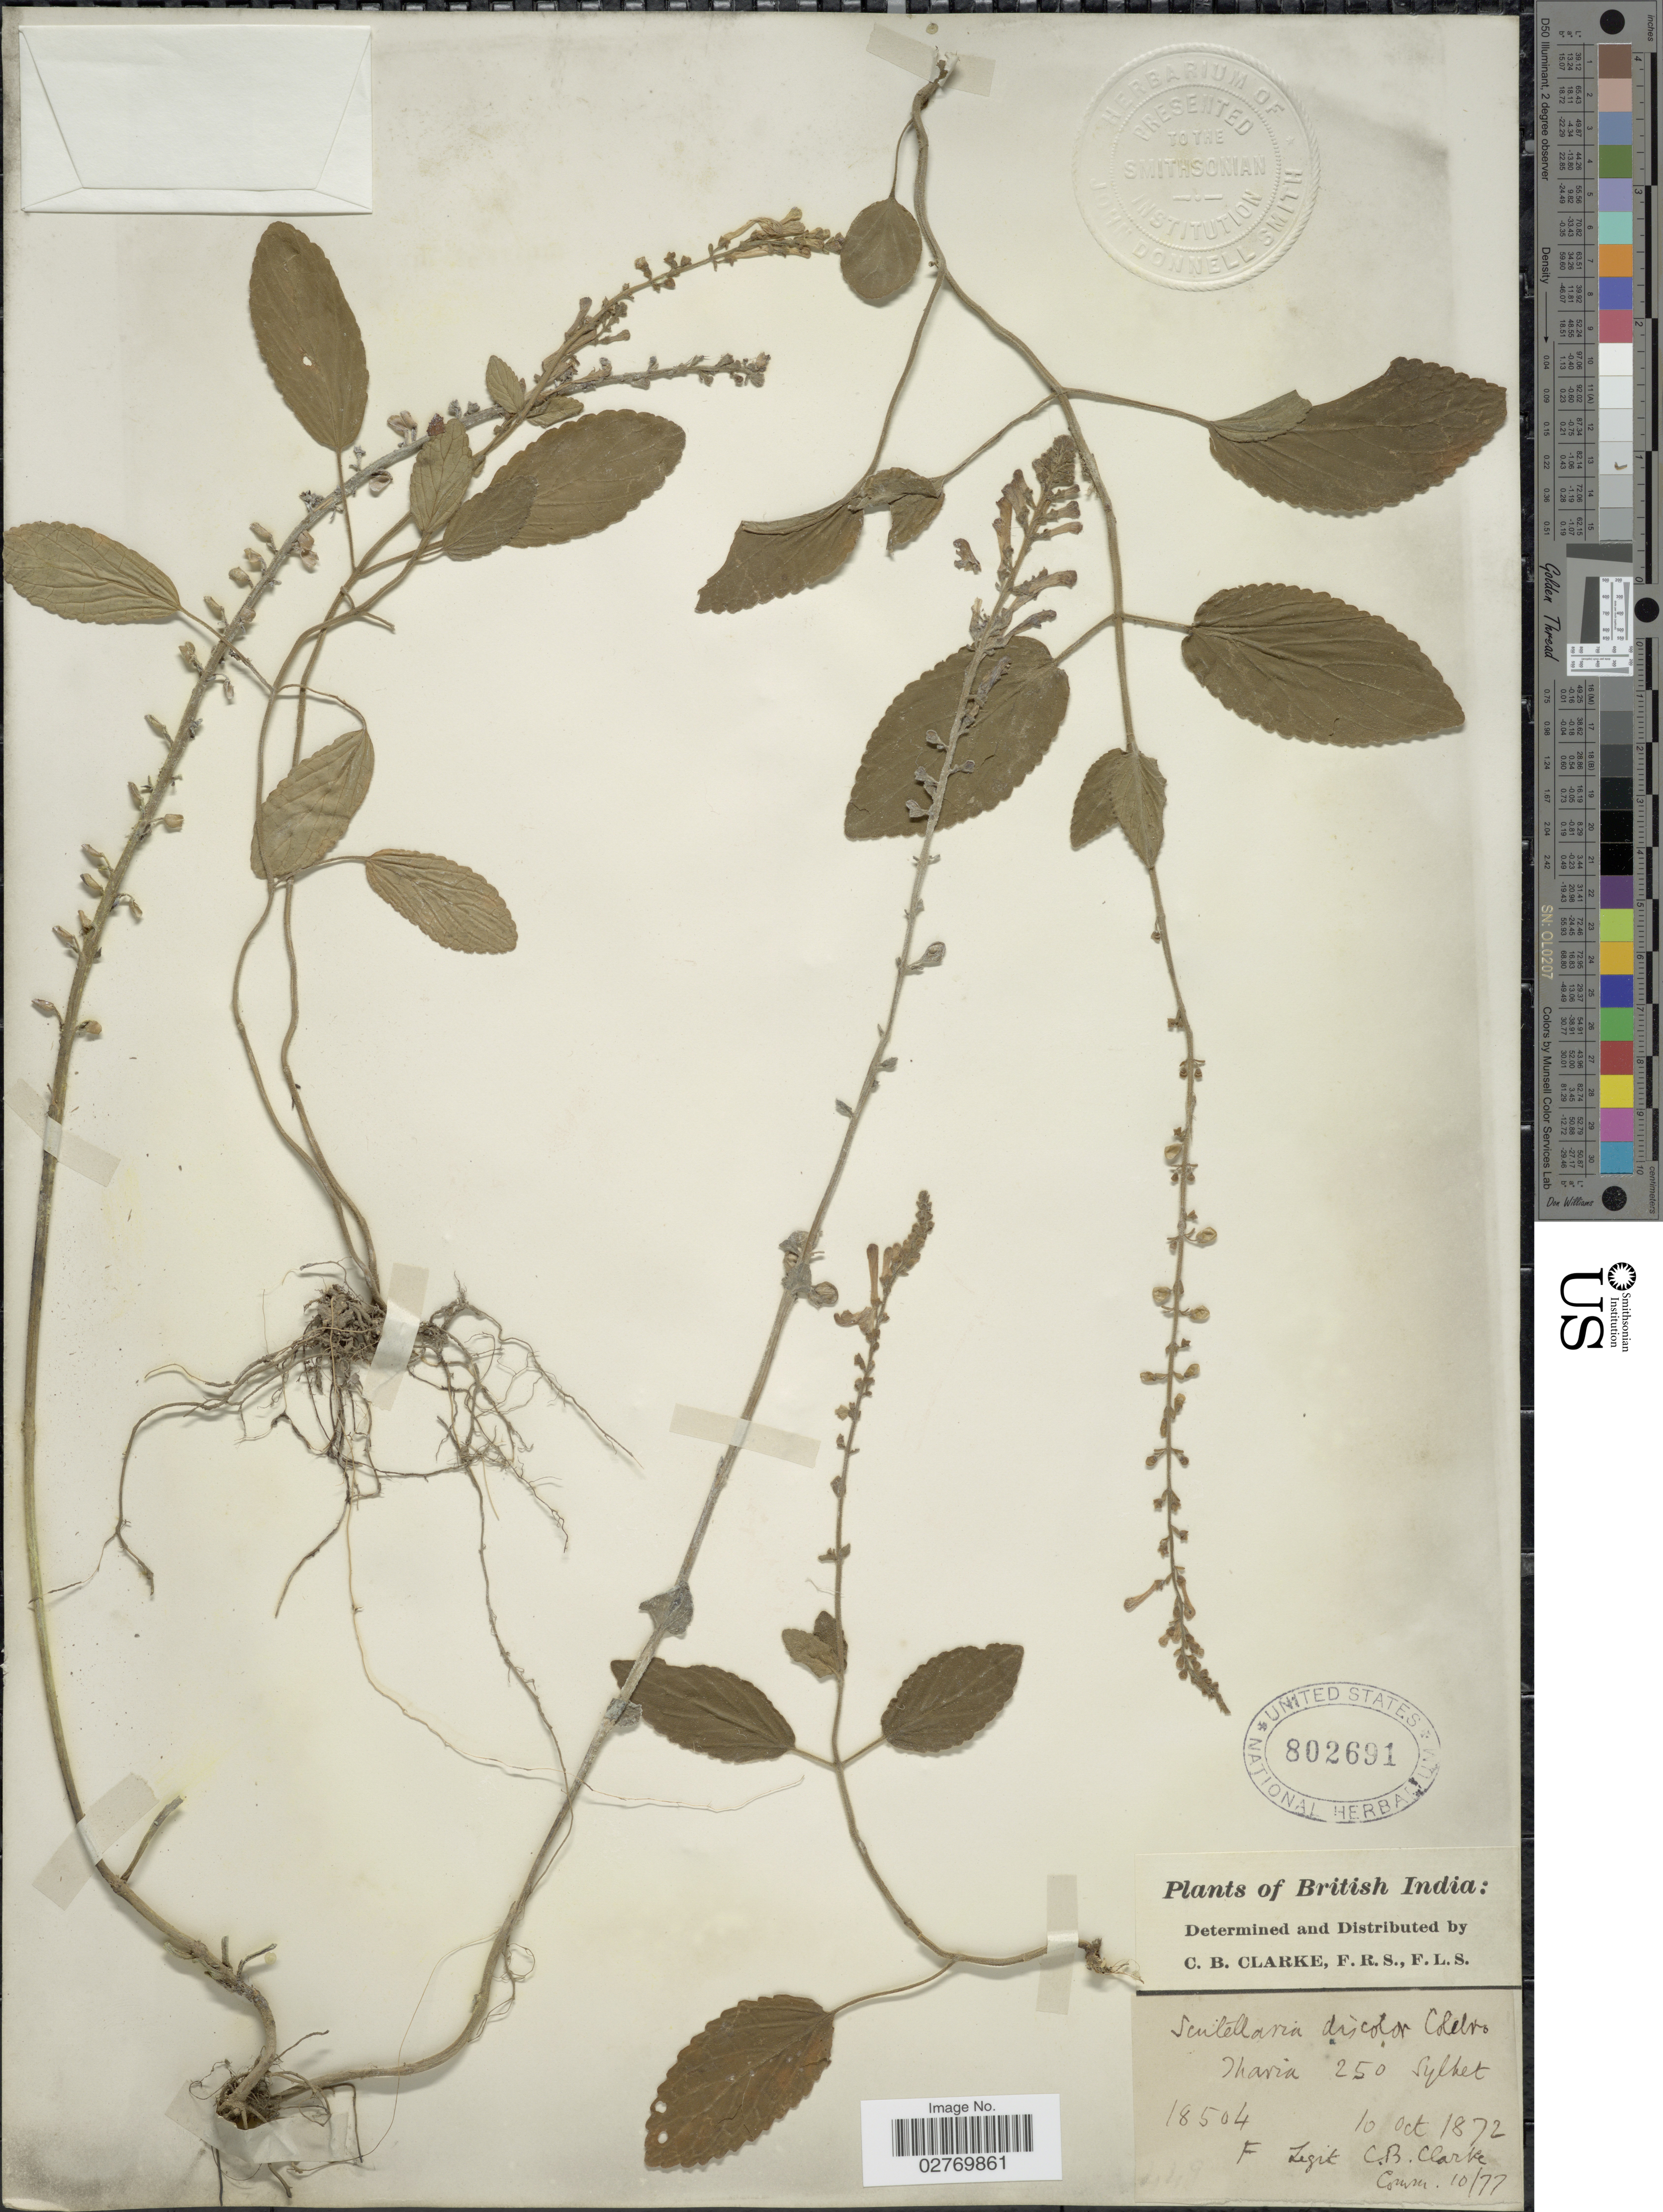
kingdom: Plantae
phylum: Tracheophyta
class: Magnoliopsida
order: Lamiales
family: Lamiaceae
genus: Scutellaria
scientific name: Scutellaria discolor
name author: Colebr.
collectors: C. B. Clarke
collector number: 18504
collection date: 1872-10-10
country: Bangladesh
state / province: Sylhet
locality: British India. Thavia [interpreted].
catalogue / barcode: US 802691